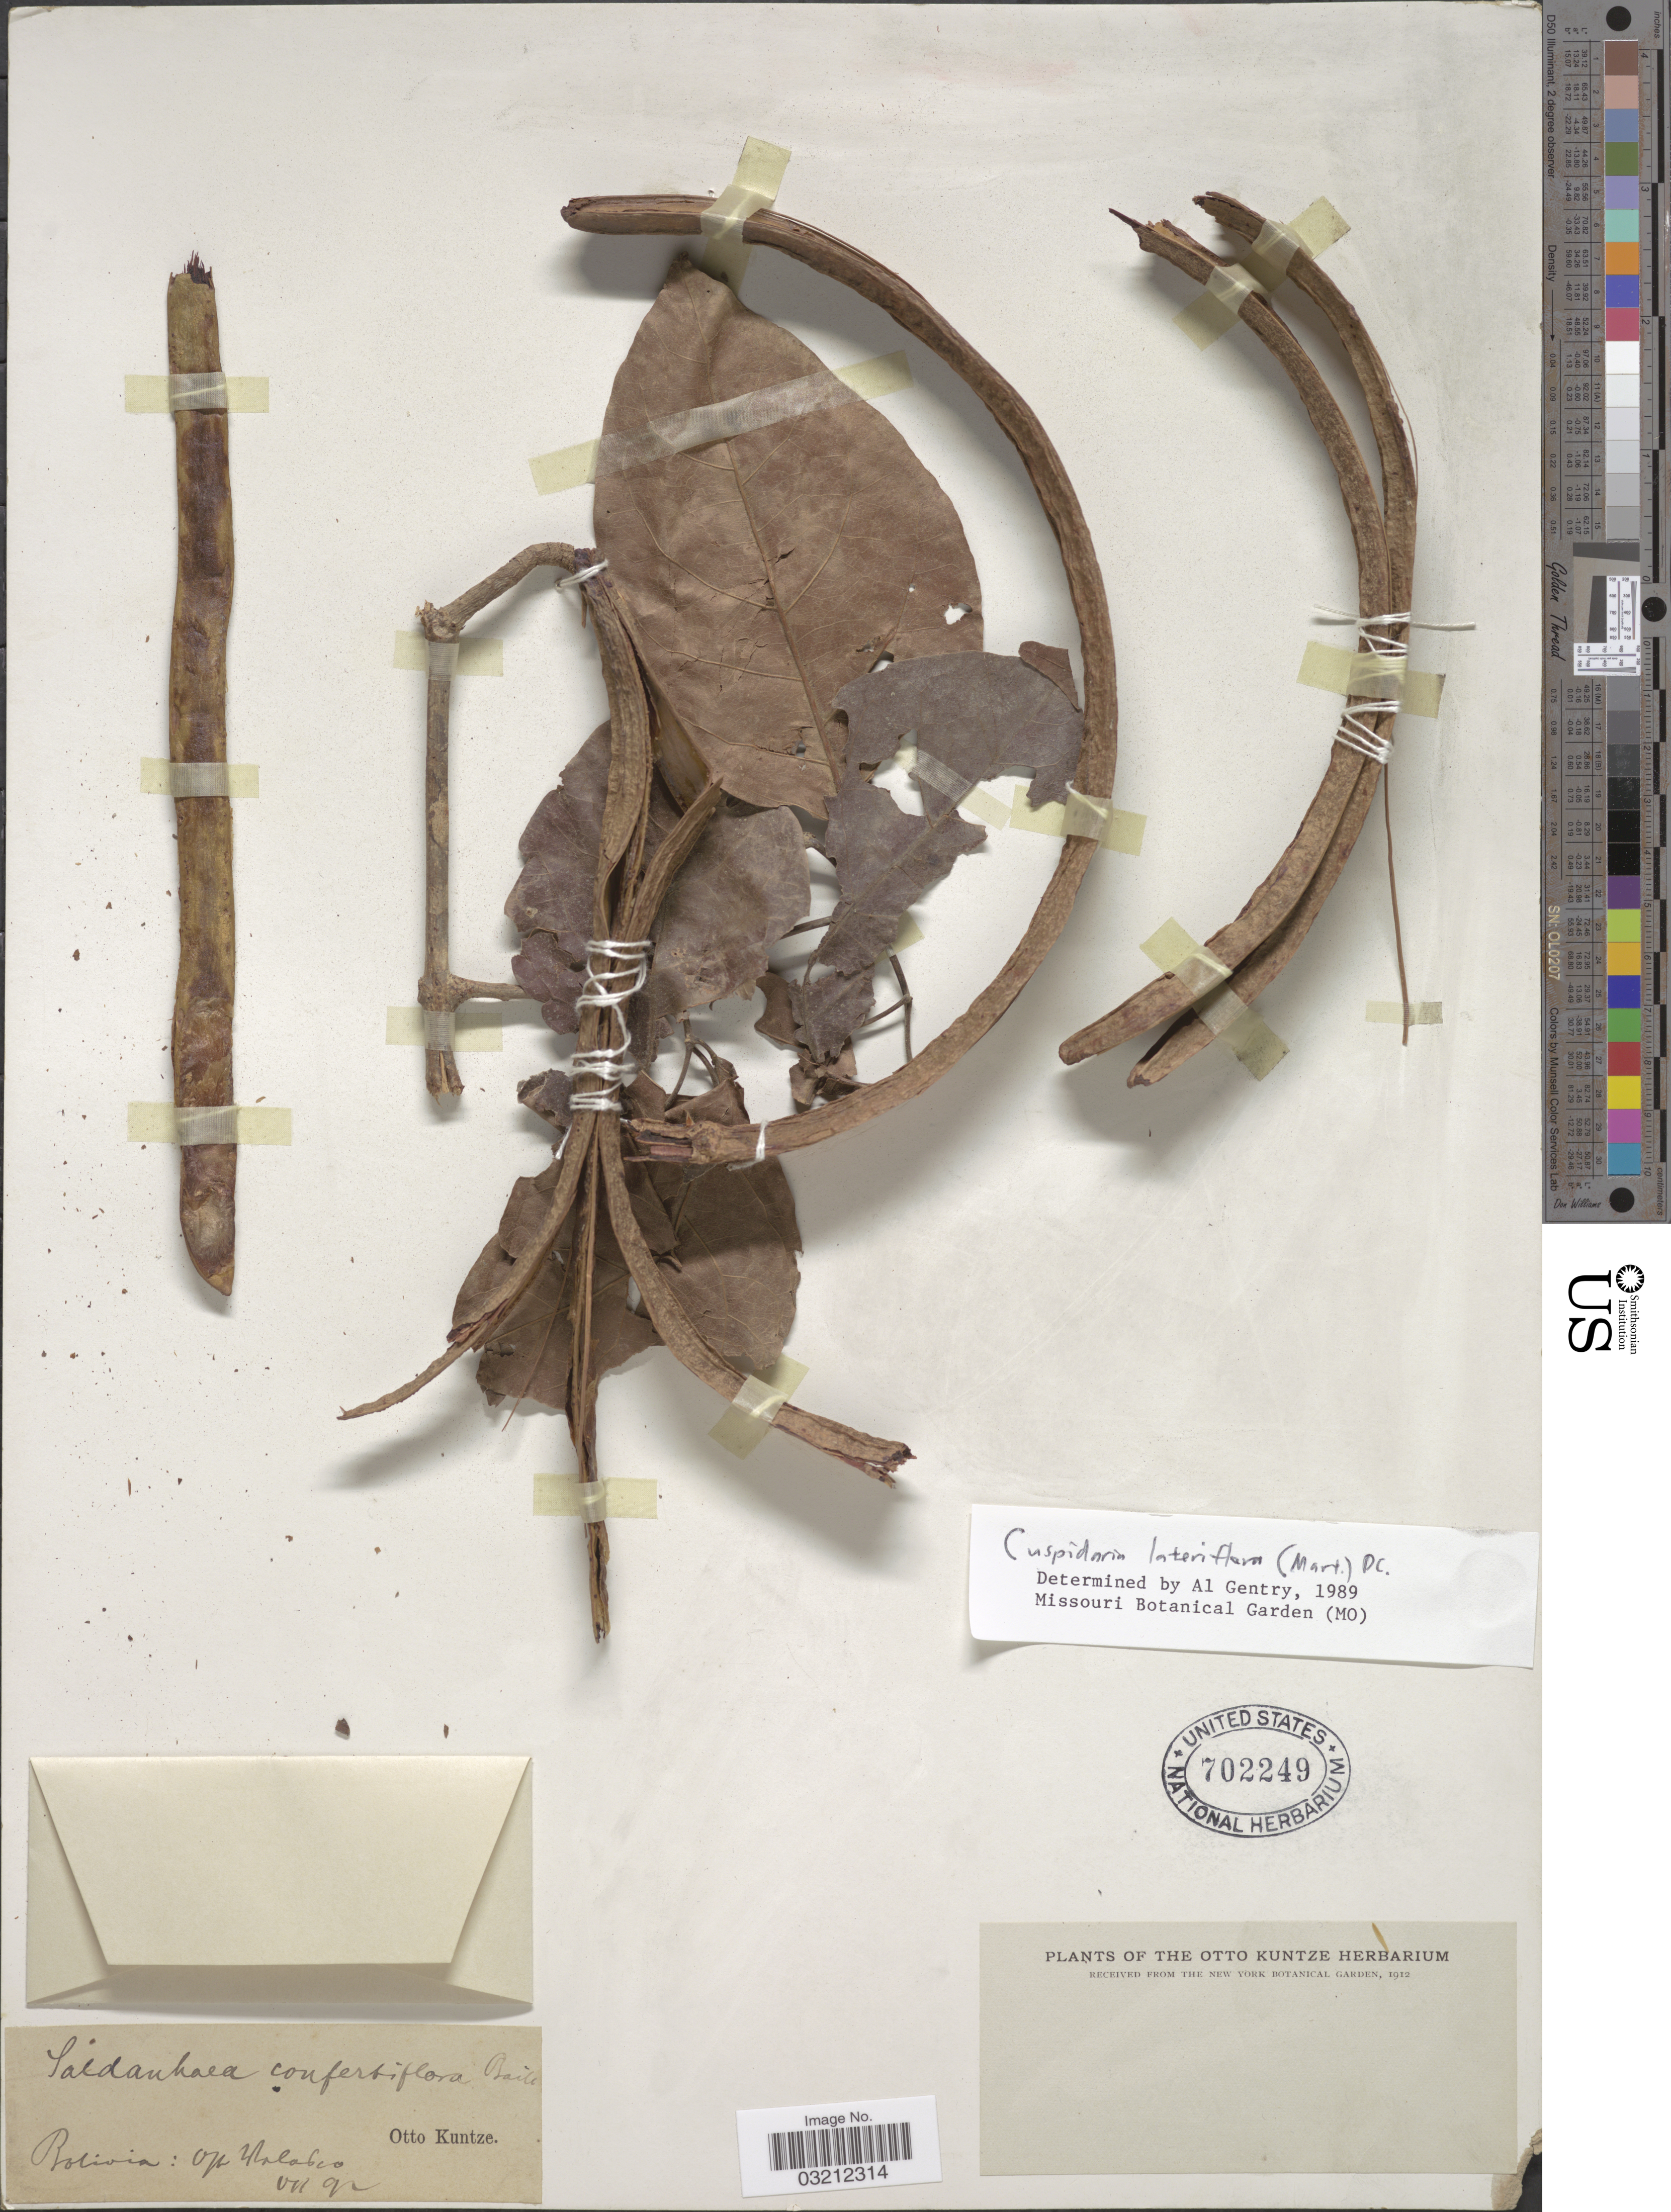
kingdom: Plantae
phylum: Tracheophyta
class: Magnoliopsida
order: Lamiales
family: Bignoniaceae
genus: Cuspidaria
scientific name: Cuspidaria lateriflora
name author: (Mart.) DC.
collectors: C.E.O. Kuntze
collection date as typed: Transcribed d/m/y: /7/92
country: Bolivia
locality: Ost Valasco. [interpreted]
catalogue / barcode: US 702249